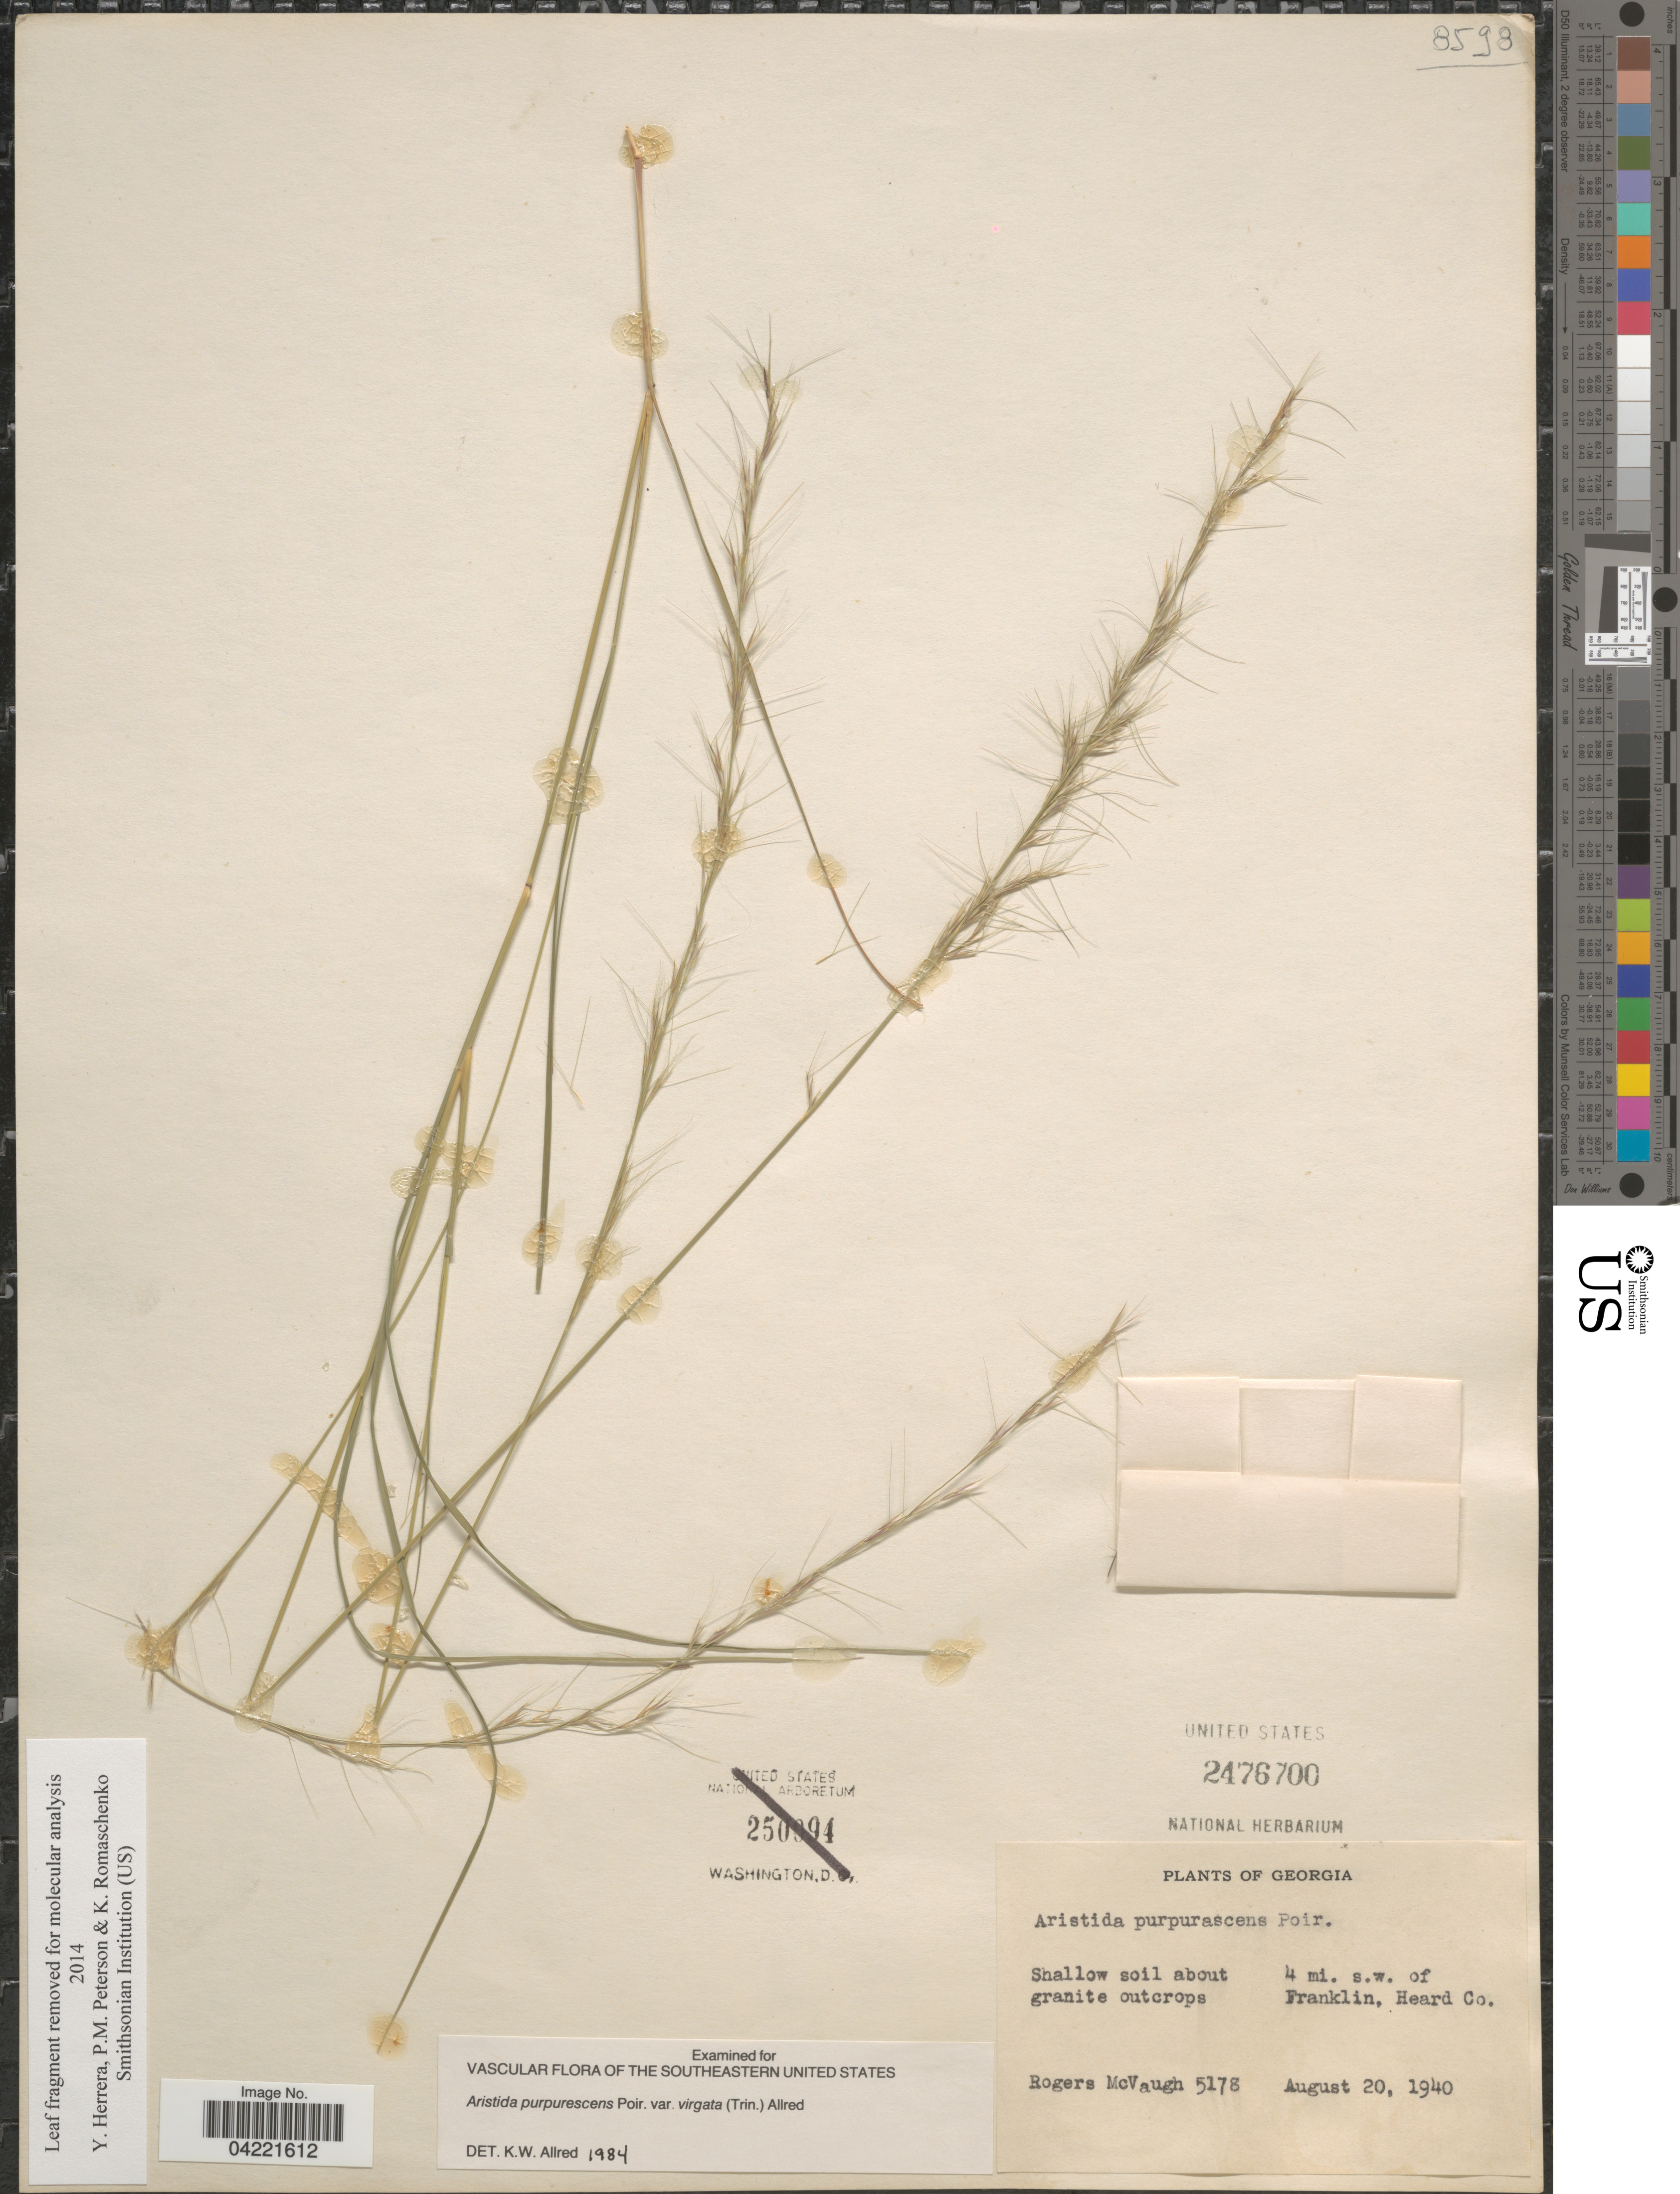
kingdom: Plantae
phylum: Tracheophyta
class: Liliopsida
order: Poales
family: Poaceae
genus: Aristida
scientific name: Aristida purpurascens var. virgata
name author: (Trin.) Allred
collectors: R. McVaugh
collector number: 5178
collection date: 1940-08-20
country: United States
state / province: Georgia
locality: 4 mi. s.w. of Franklin, Heard Co.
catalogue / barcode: US 2476700